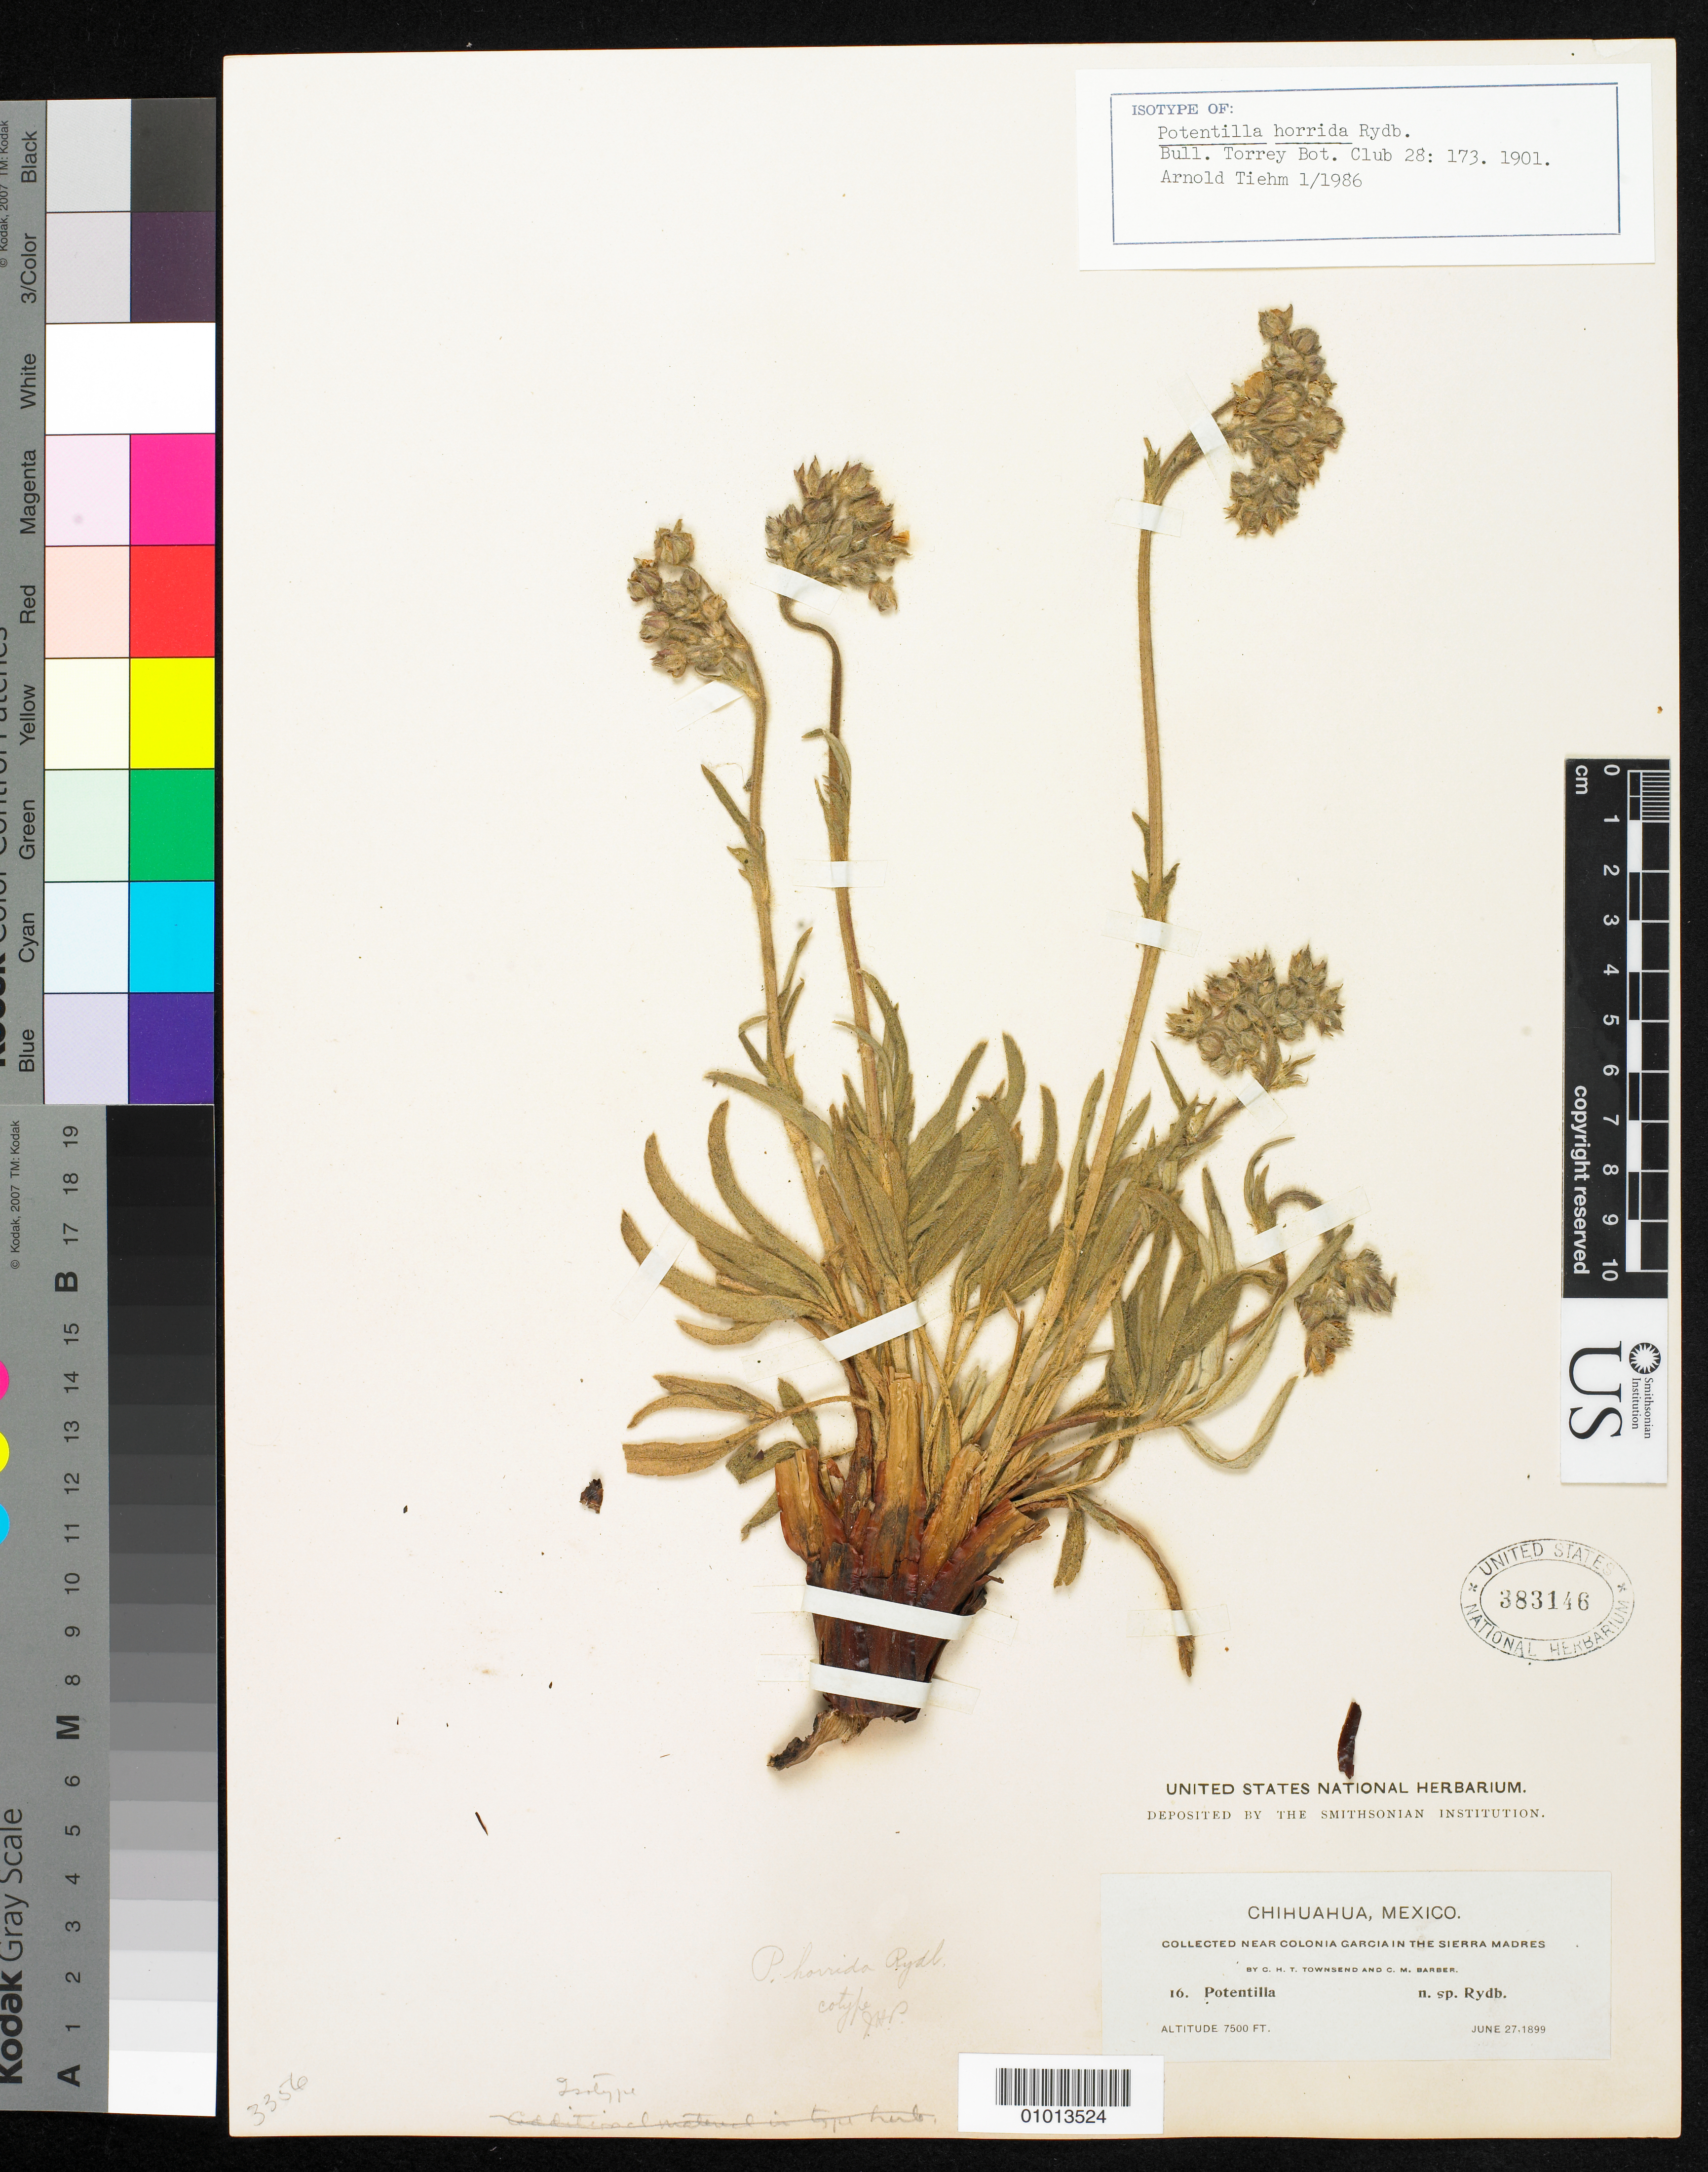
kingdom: Plantae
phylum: Tracheophyta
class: Magnoliopsida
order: Rosales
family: Rosaceae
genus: Potentilla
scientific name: Potentilla horrida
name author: Rydb.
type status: Isotype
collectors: C. H. T. Townsend & C. Barber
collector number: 16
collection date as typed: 27 Jun 1899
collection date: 1899-06-27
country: Mexico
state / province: Chihuahua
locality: Sierra Madre, near Colonia Garcia.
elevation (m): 2286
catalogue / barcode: US 383146